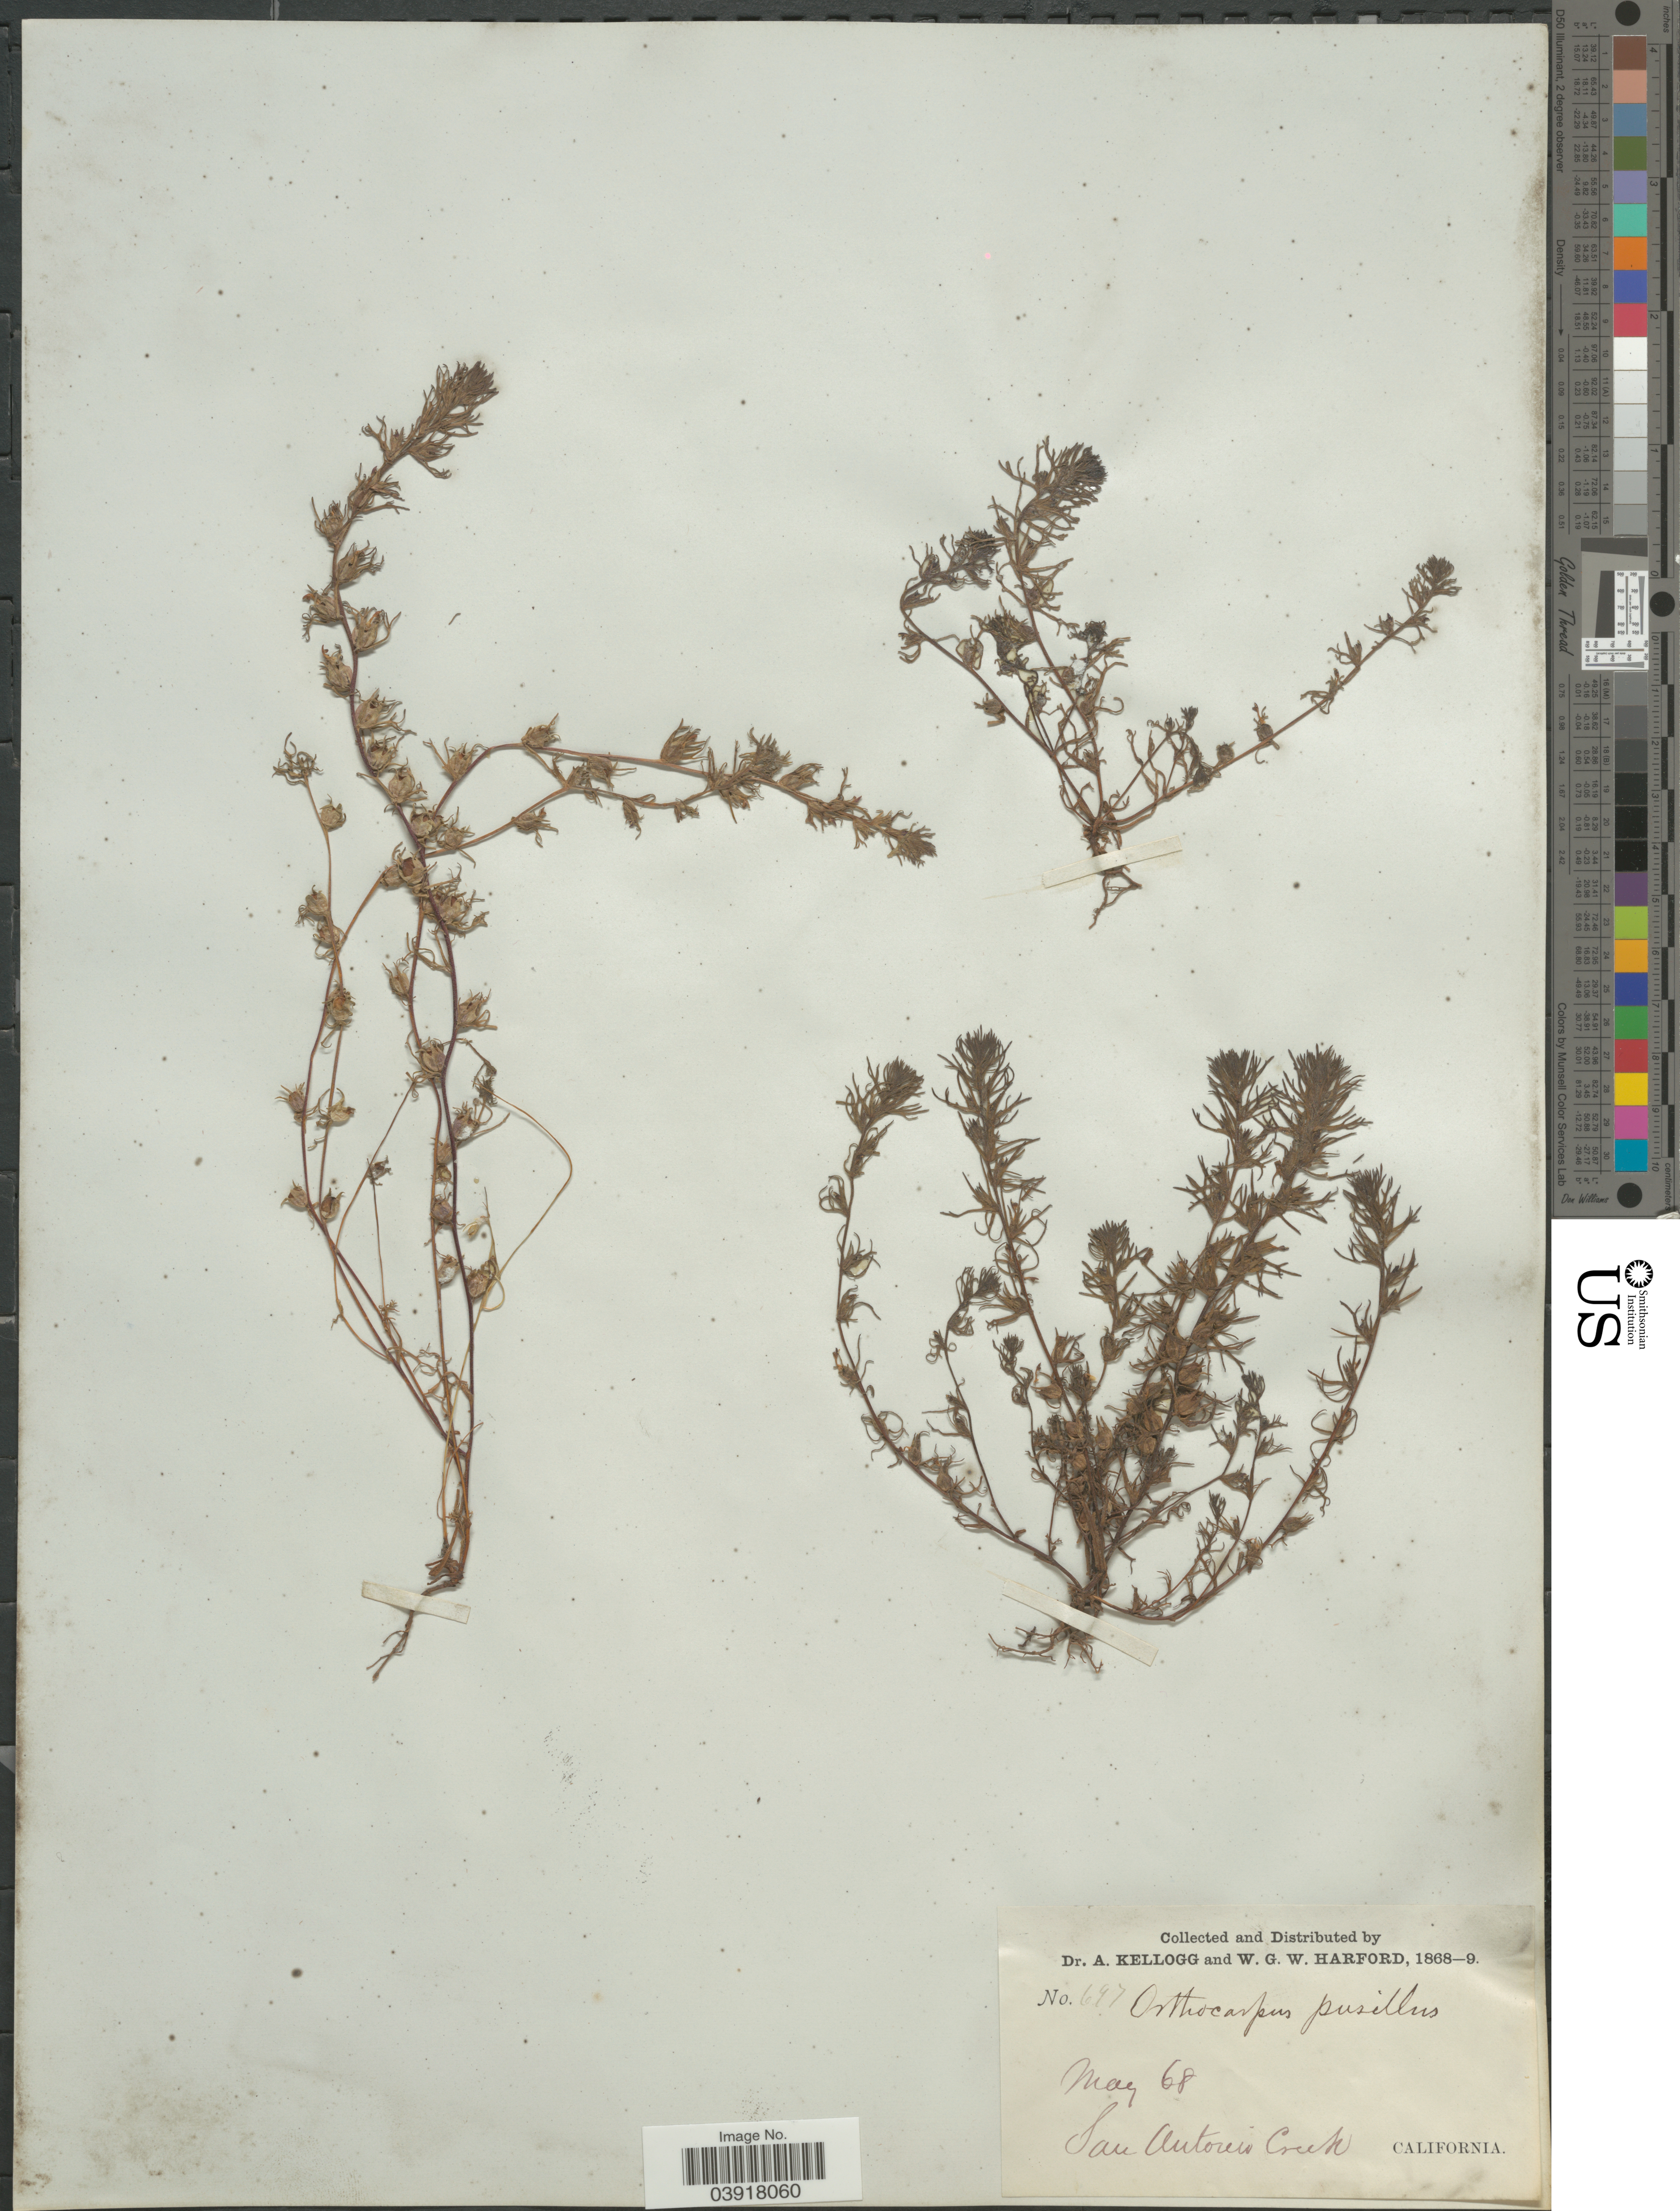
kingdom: Plantae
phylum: Tracheophyta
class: Magnoliopsida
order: Lamiales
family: Orobanchaceae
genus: Orthocarpus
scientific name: Orthocarpus pusillus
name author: Benth.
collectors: A. Kellogg & W. G. W. Harford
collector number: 697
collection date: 1868-05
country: United States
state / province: California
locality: San Antonio Creek.